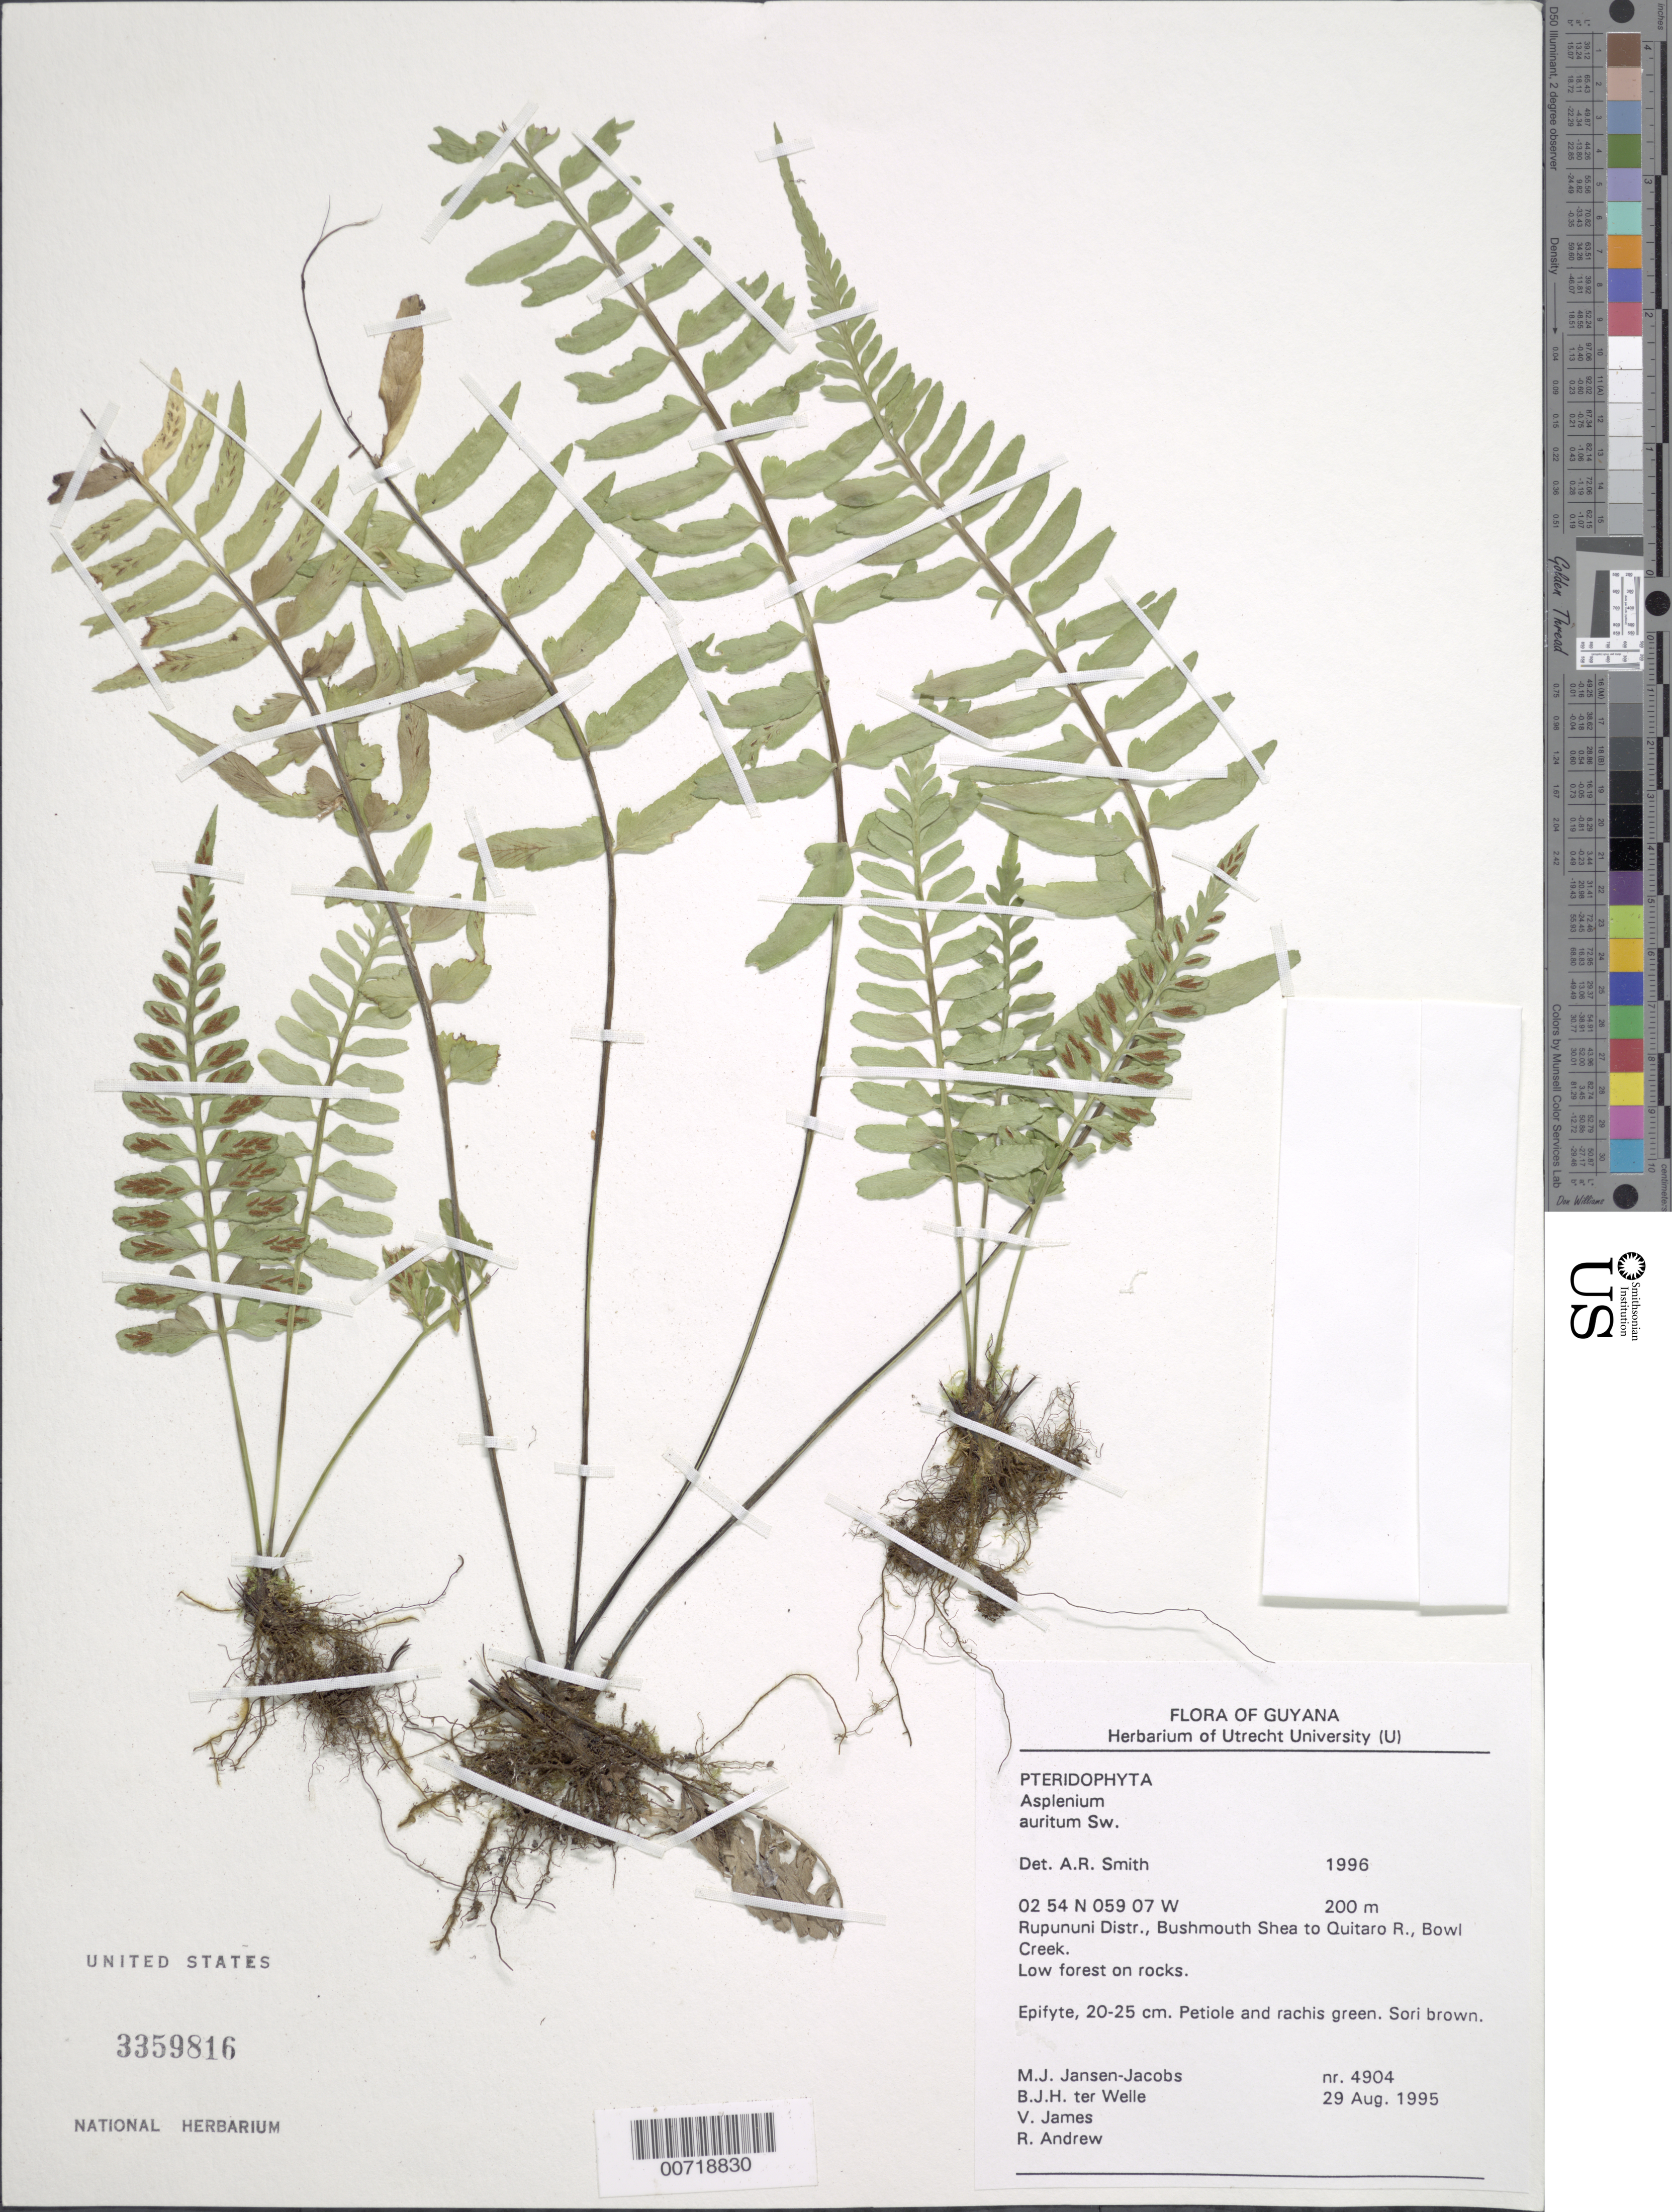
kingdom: Plantae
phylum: Tracheophyta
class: Polypodiopsida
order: Polypodiales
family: Aspleniaceae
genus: Asplenium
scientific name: Asplenium auritum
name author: Sw.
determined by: Smith, Alan R., (UC)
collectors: M. J. Jansen-Jacobs, B. Welle, V. James & R. Andrew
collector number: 4904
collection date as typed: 29-Aug-95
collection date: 1995-08-29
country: Guyana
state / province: U. Takutu-U. Essequibo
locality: Bowl Creek, Bushmouth, Shea to Quitaro River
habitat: Low forest on rocks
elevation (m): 200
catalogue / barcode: US 3359816